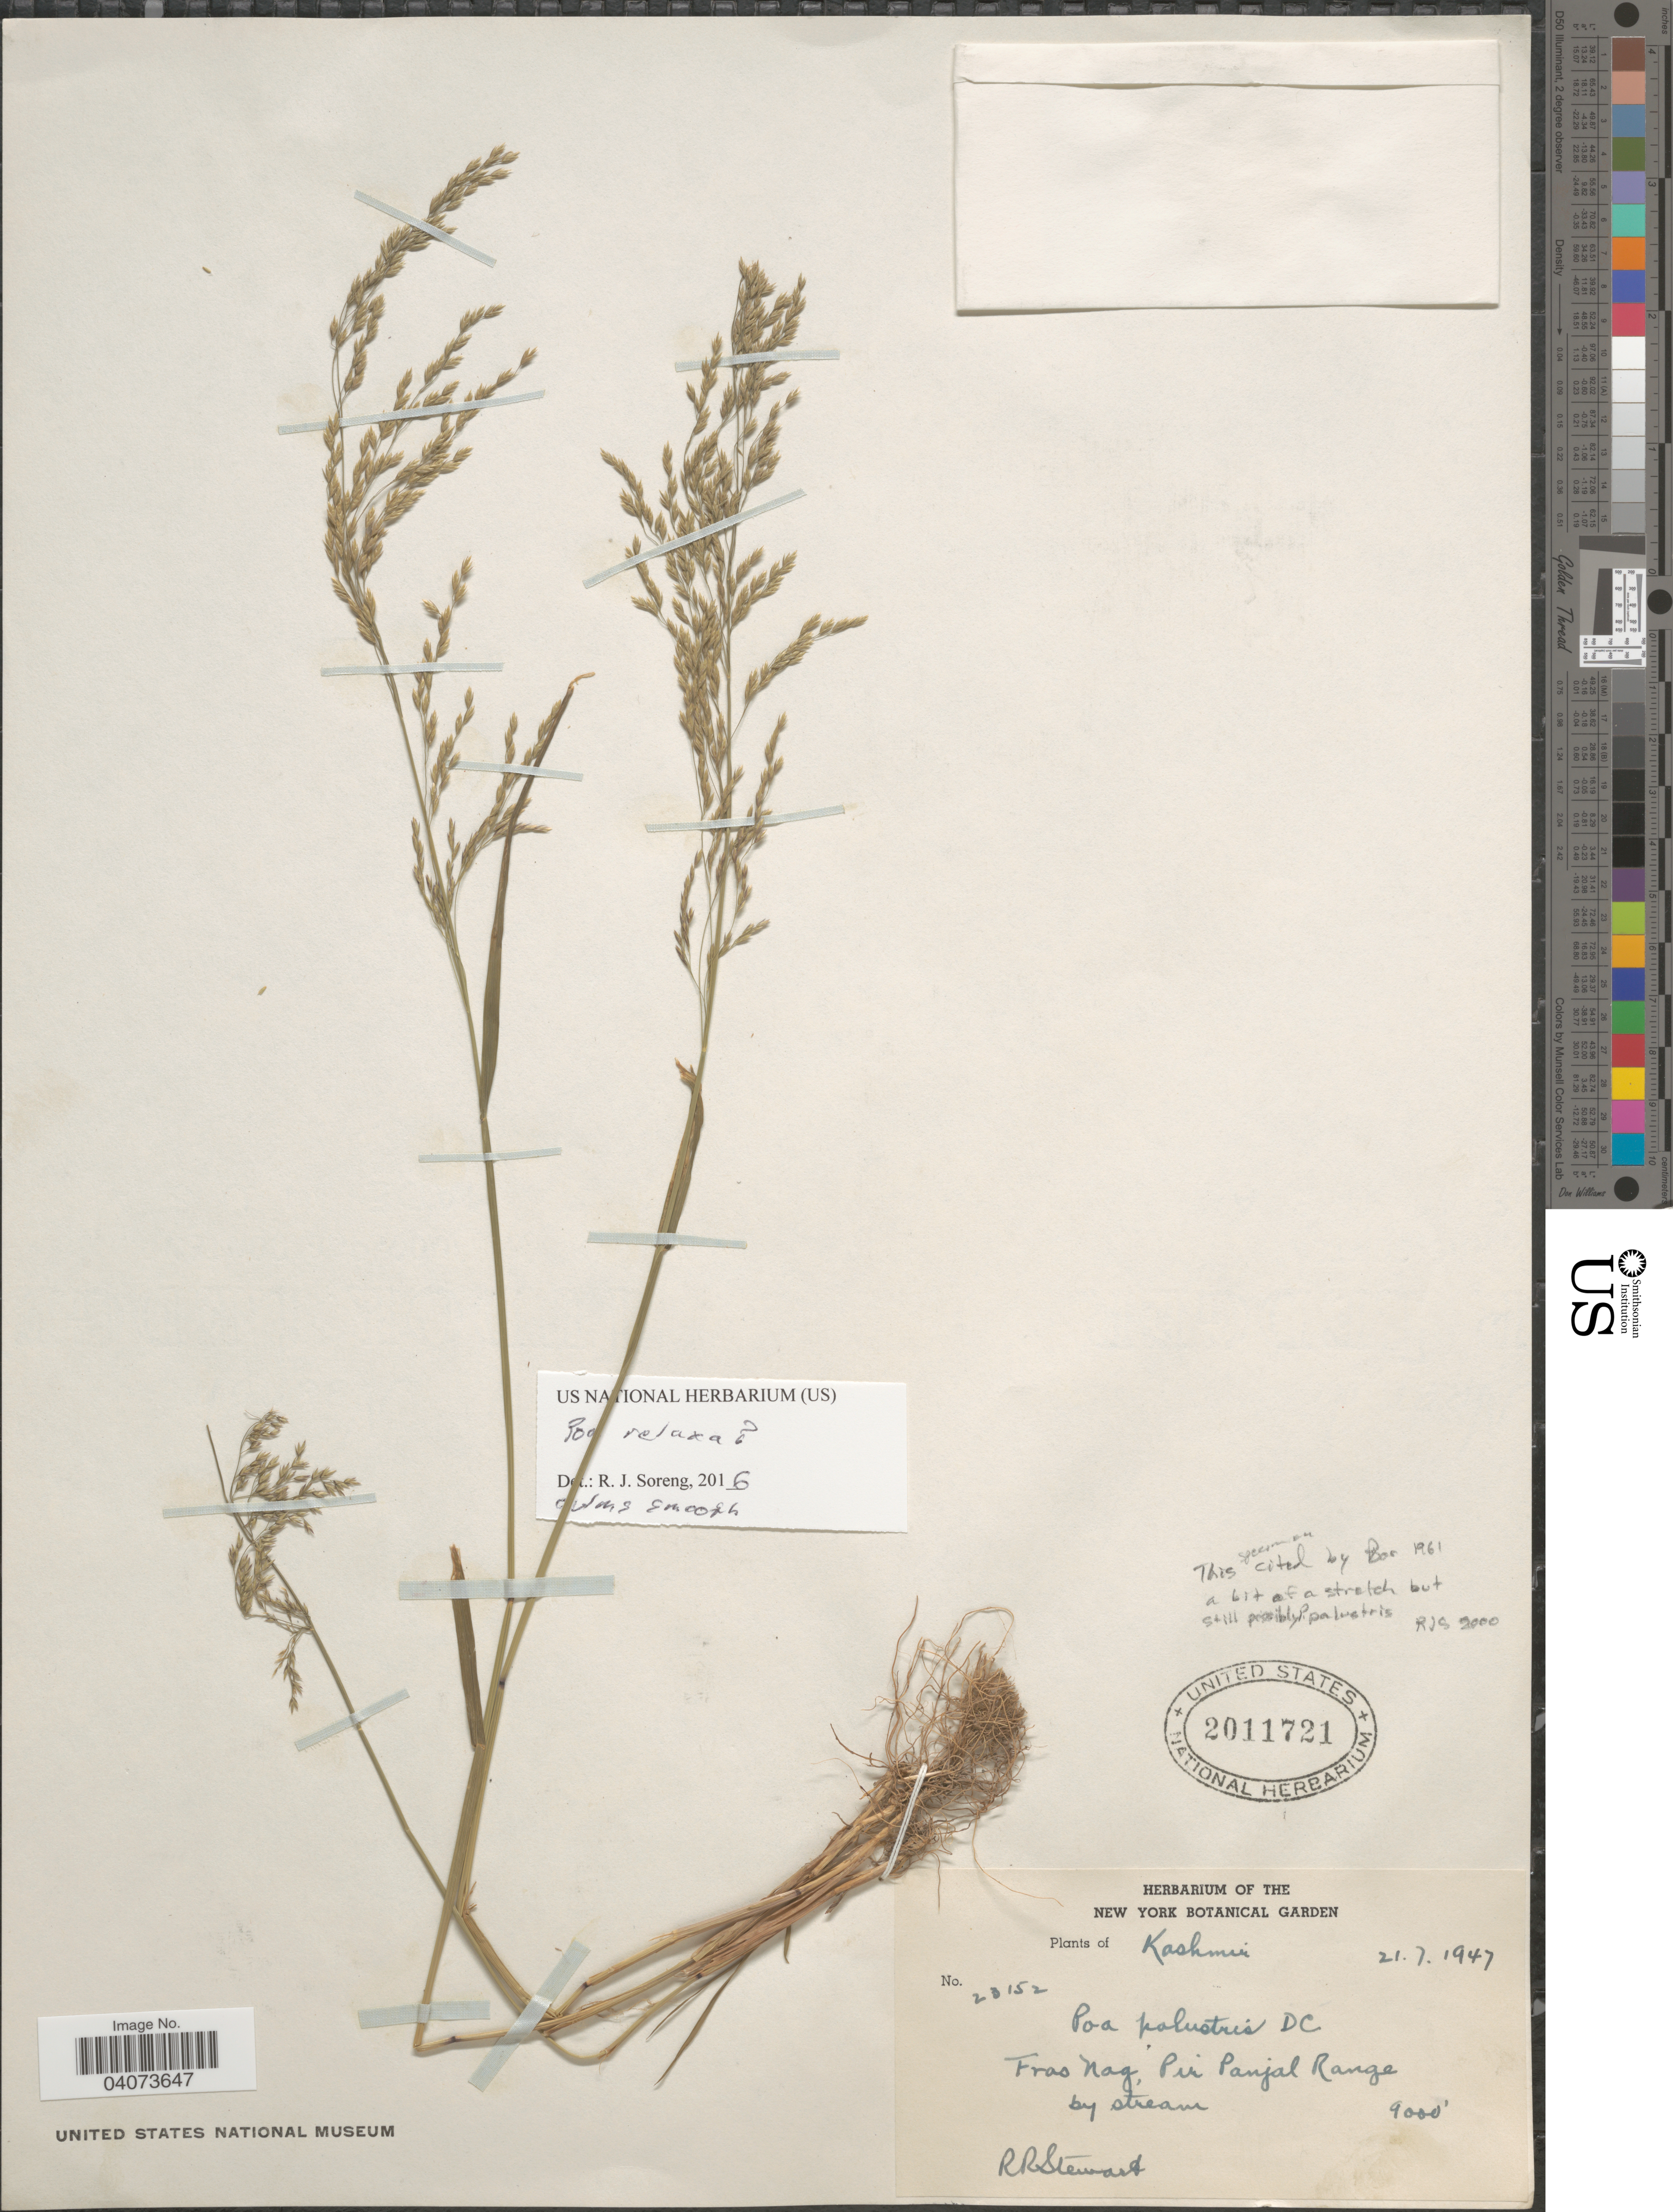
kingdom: Plantae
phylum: Tracheophyta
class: Liliopsida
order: Poales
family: Poaceae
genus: Poa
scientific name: Poa palustris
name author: L.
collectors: R. Stewart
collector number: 23152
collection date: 1947-07-21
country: India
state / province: Jammu and Kashmir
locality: Kashmir. Fras Nag, Pir Panjal Range by stream.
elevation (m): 2743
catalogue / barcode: US 2011721